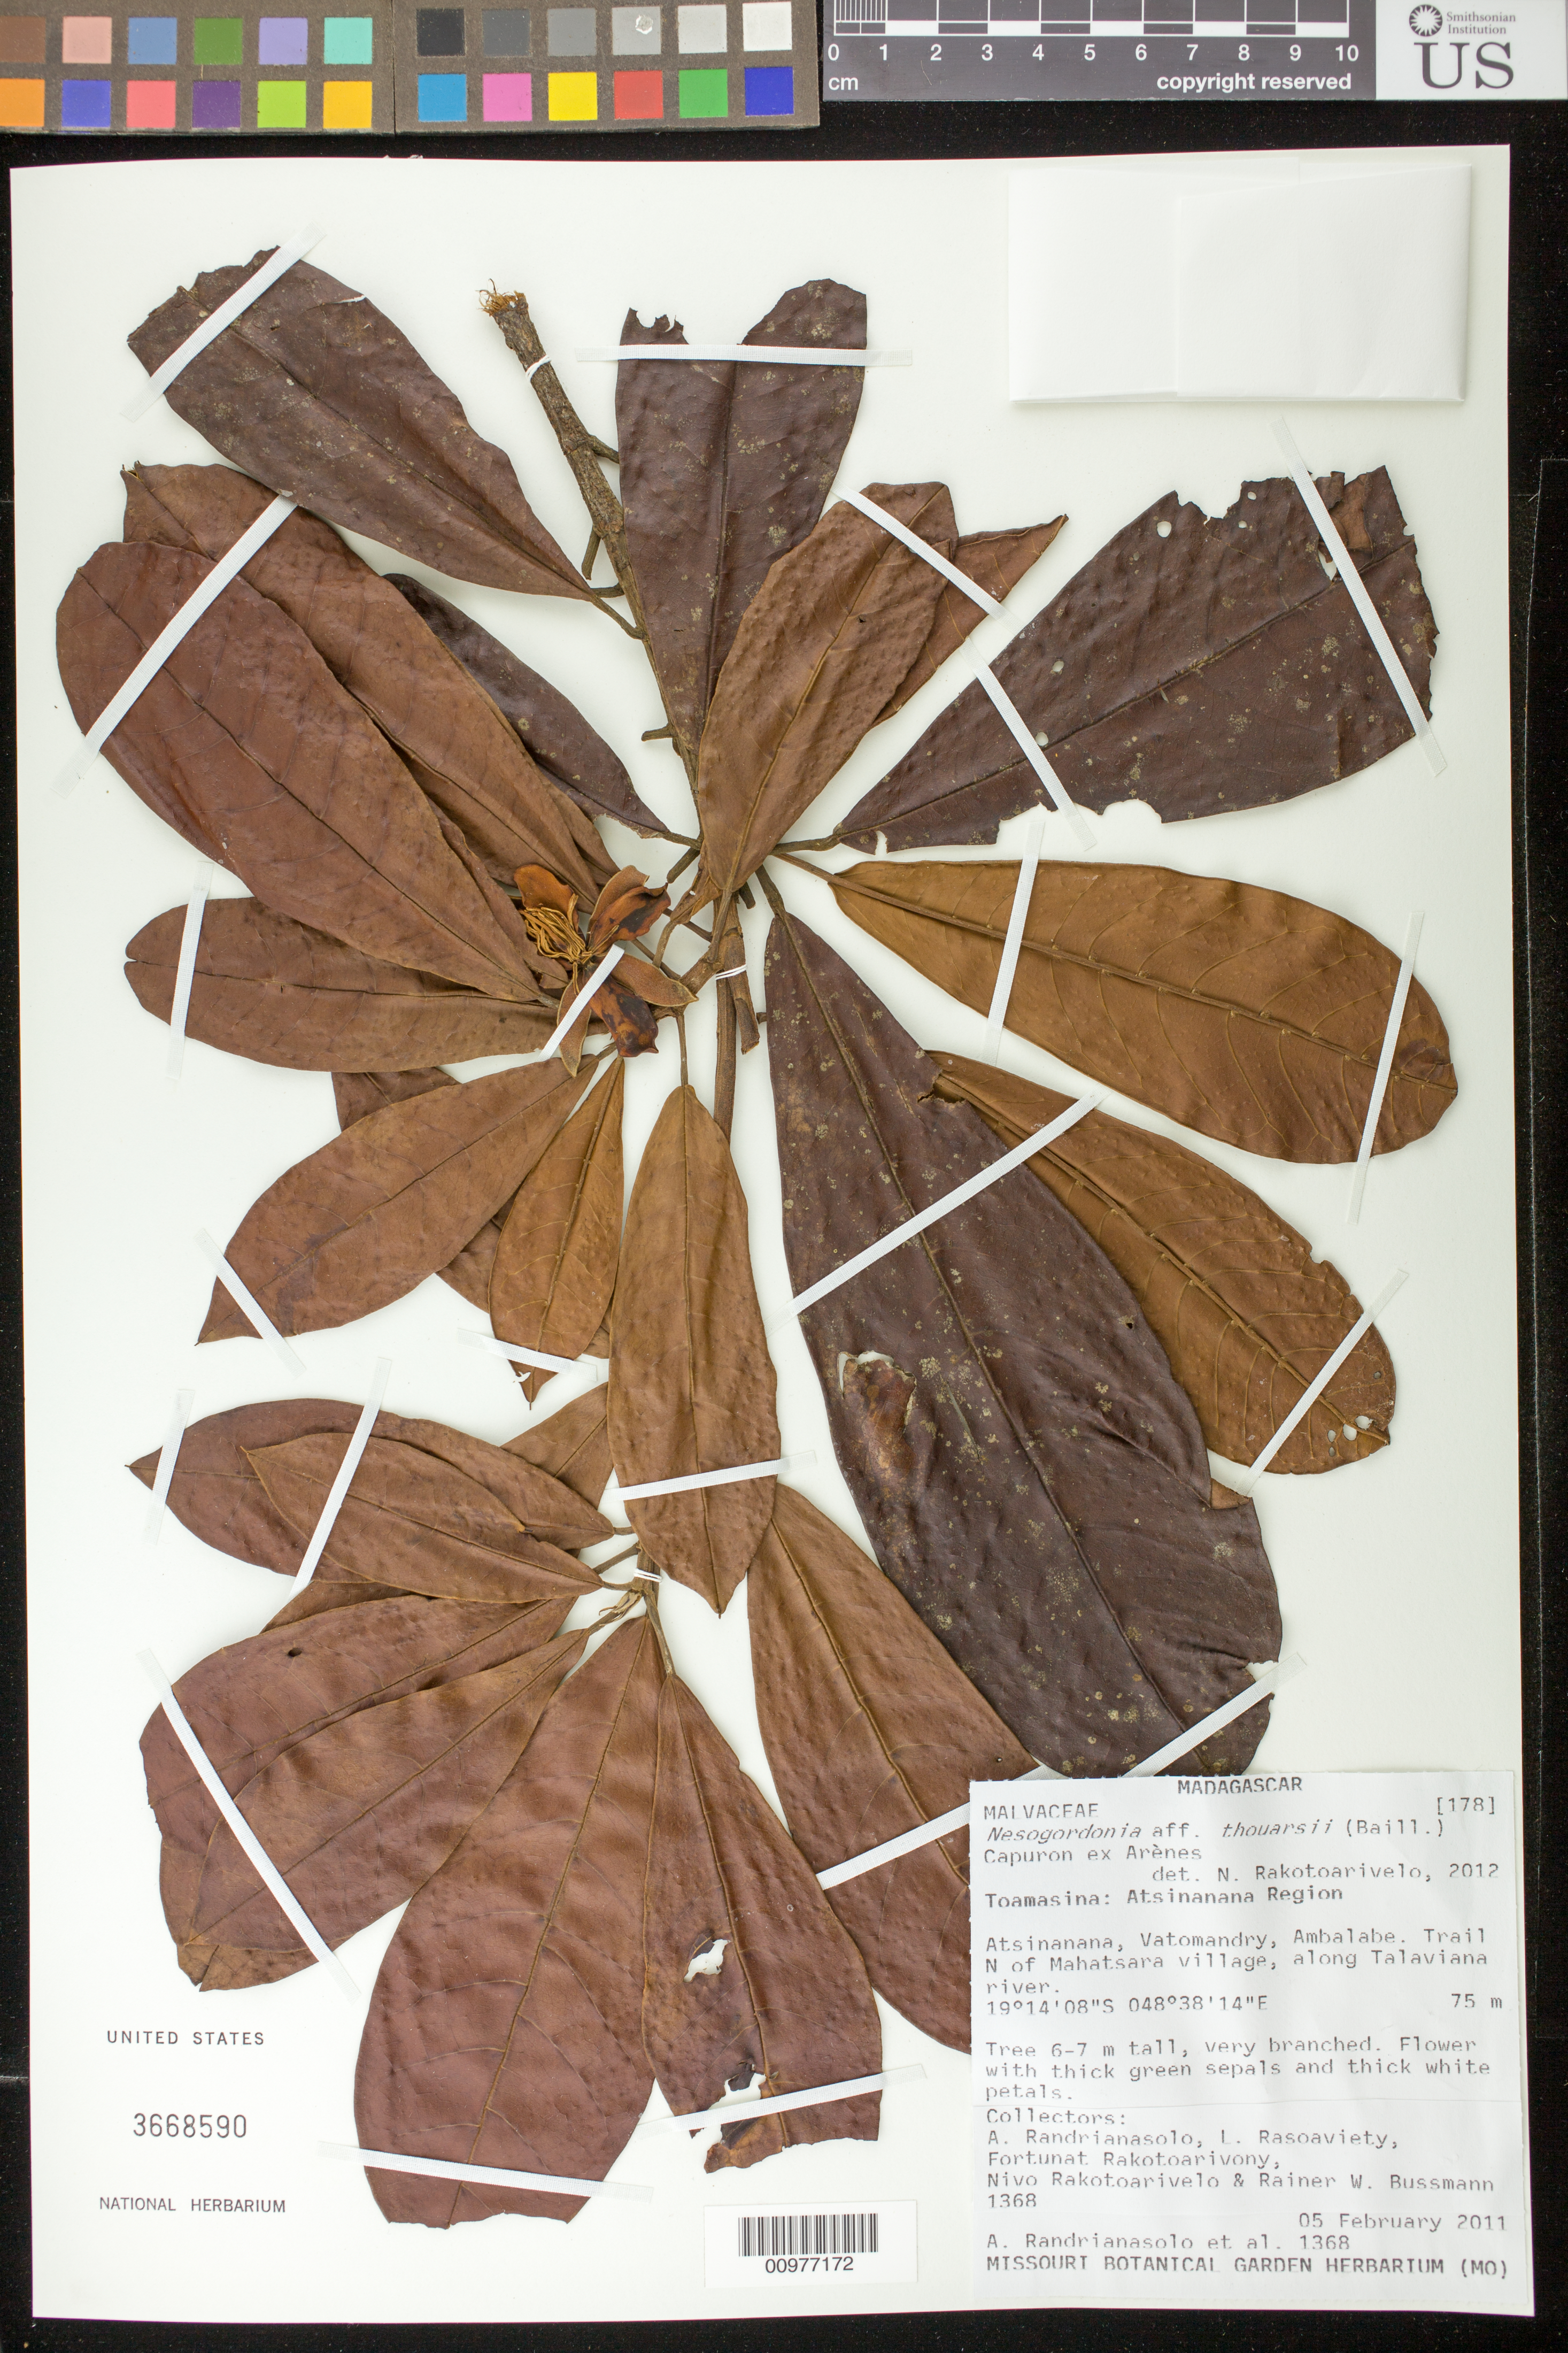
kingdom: Plantae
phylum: Tracheophyta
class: Magnoliopsida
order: Malvales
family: Malvaceae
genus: Nesogordonia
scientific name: Nesogordonia thouarsii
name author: (Baill.) Capuron ex Arènes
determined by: Rakotoarivelo, N.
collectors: A. Randrianasolo et al.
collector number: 1368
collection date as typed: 05 February 2011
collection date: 2011-02-05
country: Madagascar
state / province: Atsinanana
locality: Atsinanana, Vatomandry, Ambalabe. Trail N of Mahatsara village, Talaviana River.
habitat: along river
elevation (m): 75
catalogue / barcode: US 3668590